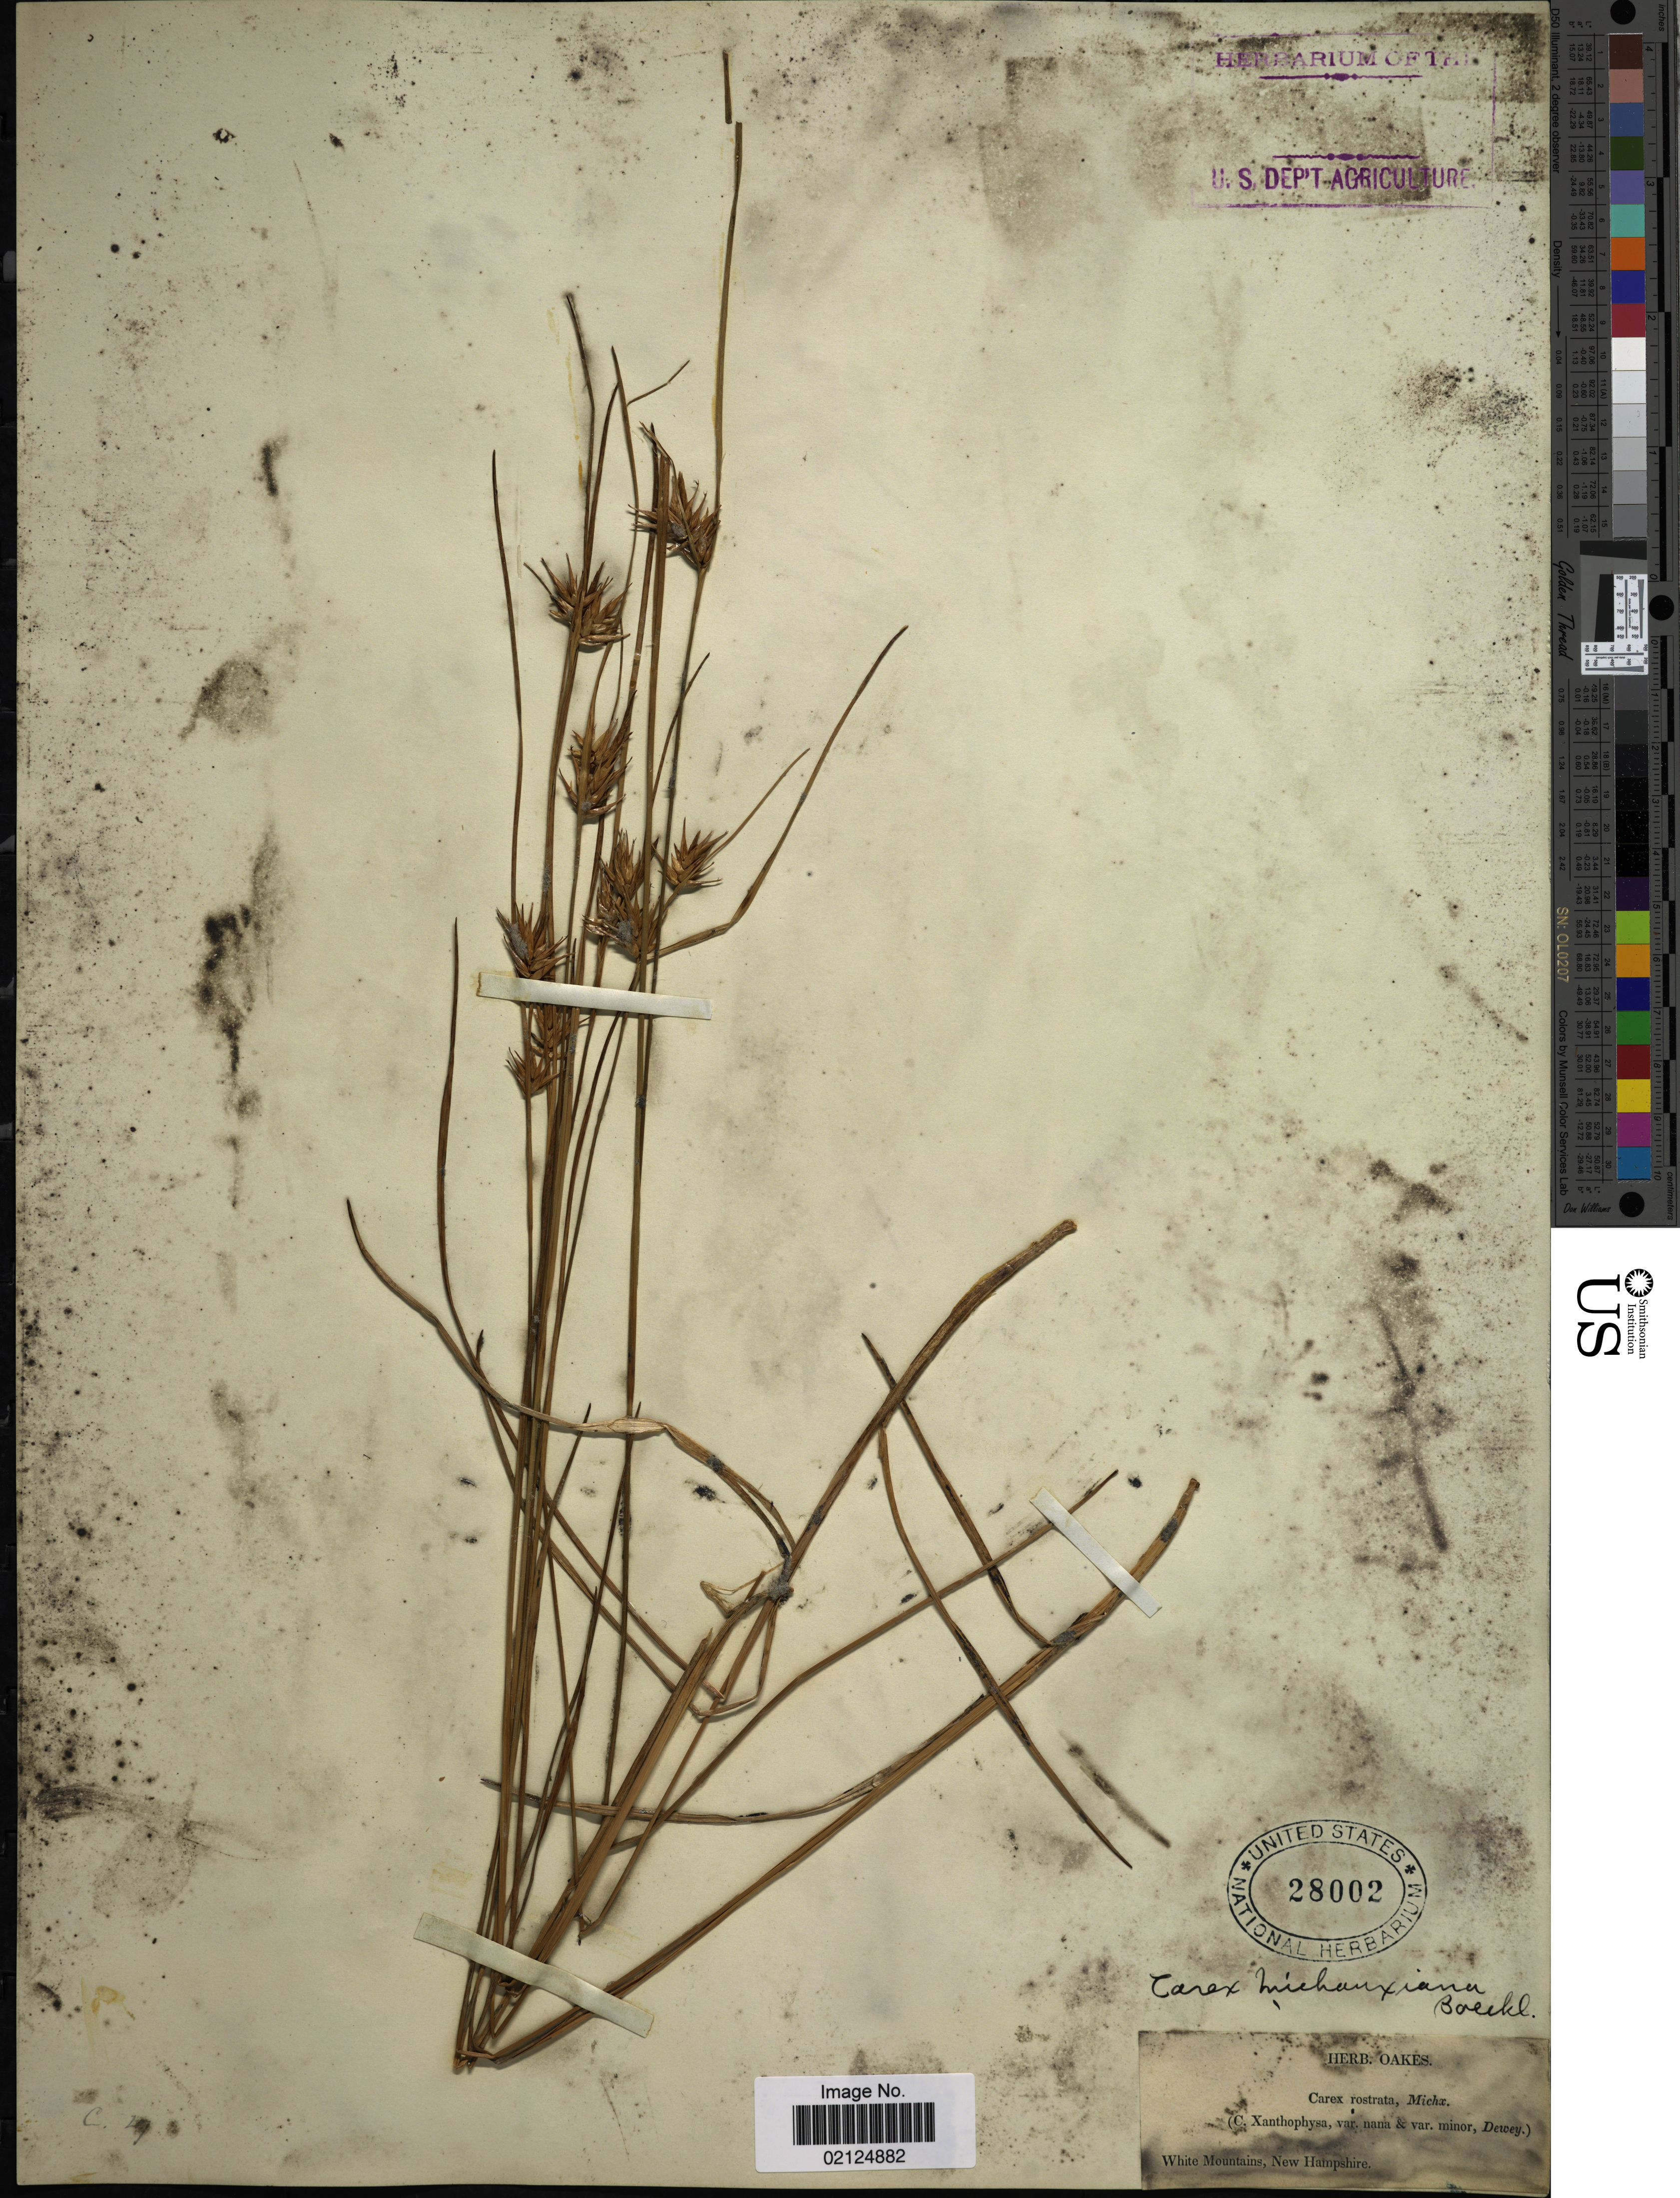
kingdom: Plantae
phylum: Tracheophyta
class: Liliopsida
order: Poales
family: Cyperaceae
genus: Carex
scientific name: Carex michauxiana subsp. michauxiana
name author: Boeckeler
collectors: ex herb. Oakes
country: United States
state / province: New Hampshire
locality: White Mountains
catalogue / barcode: US 28002